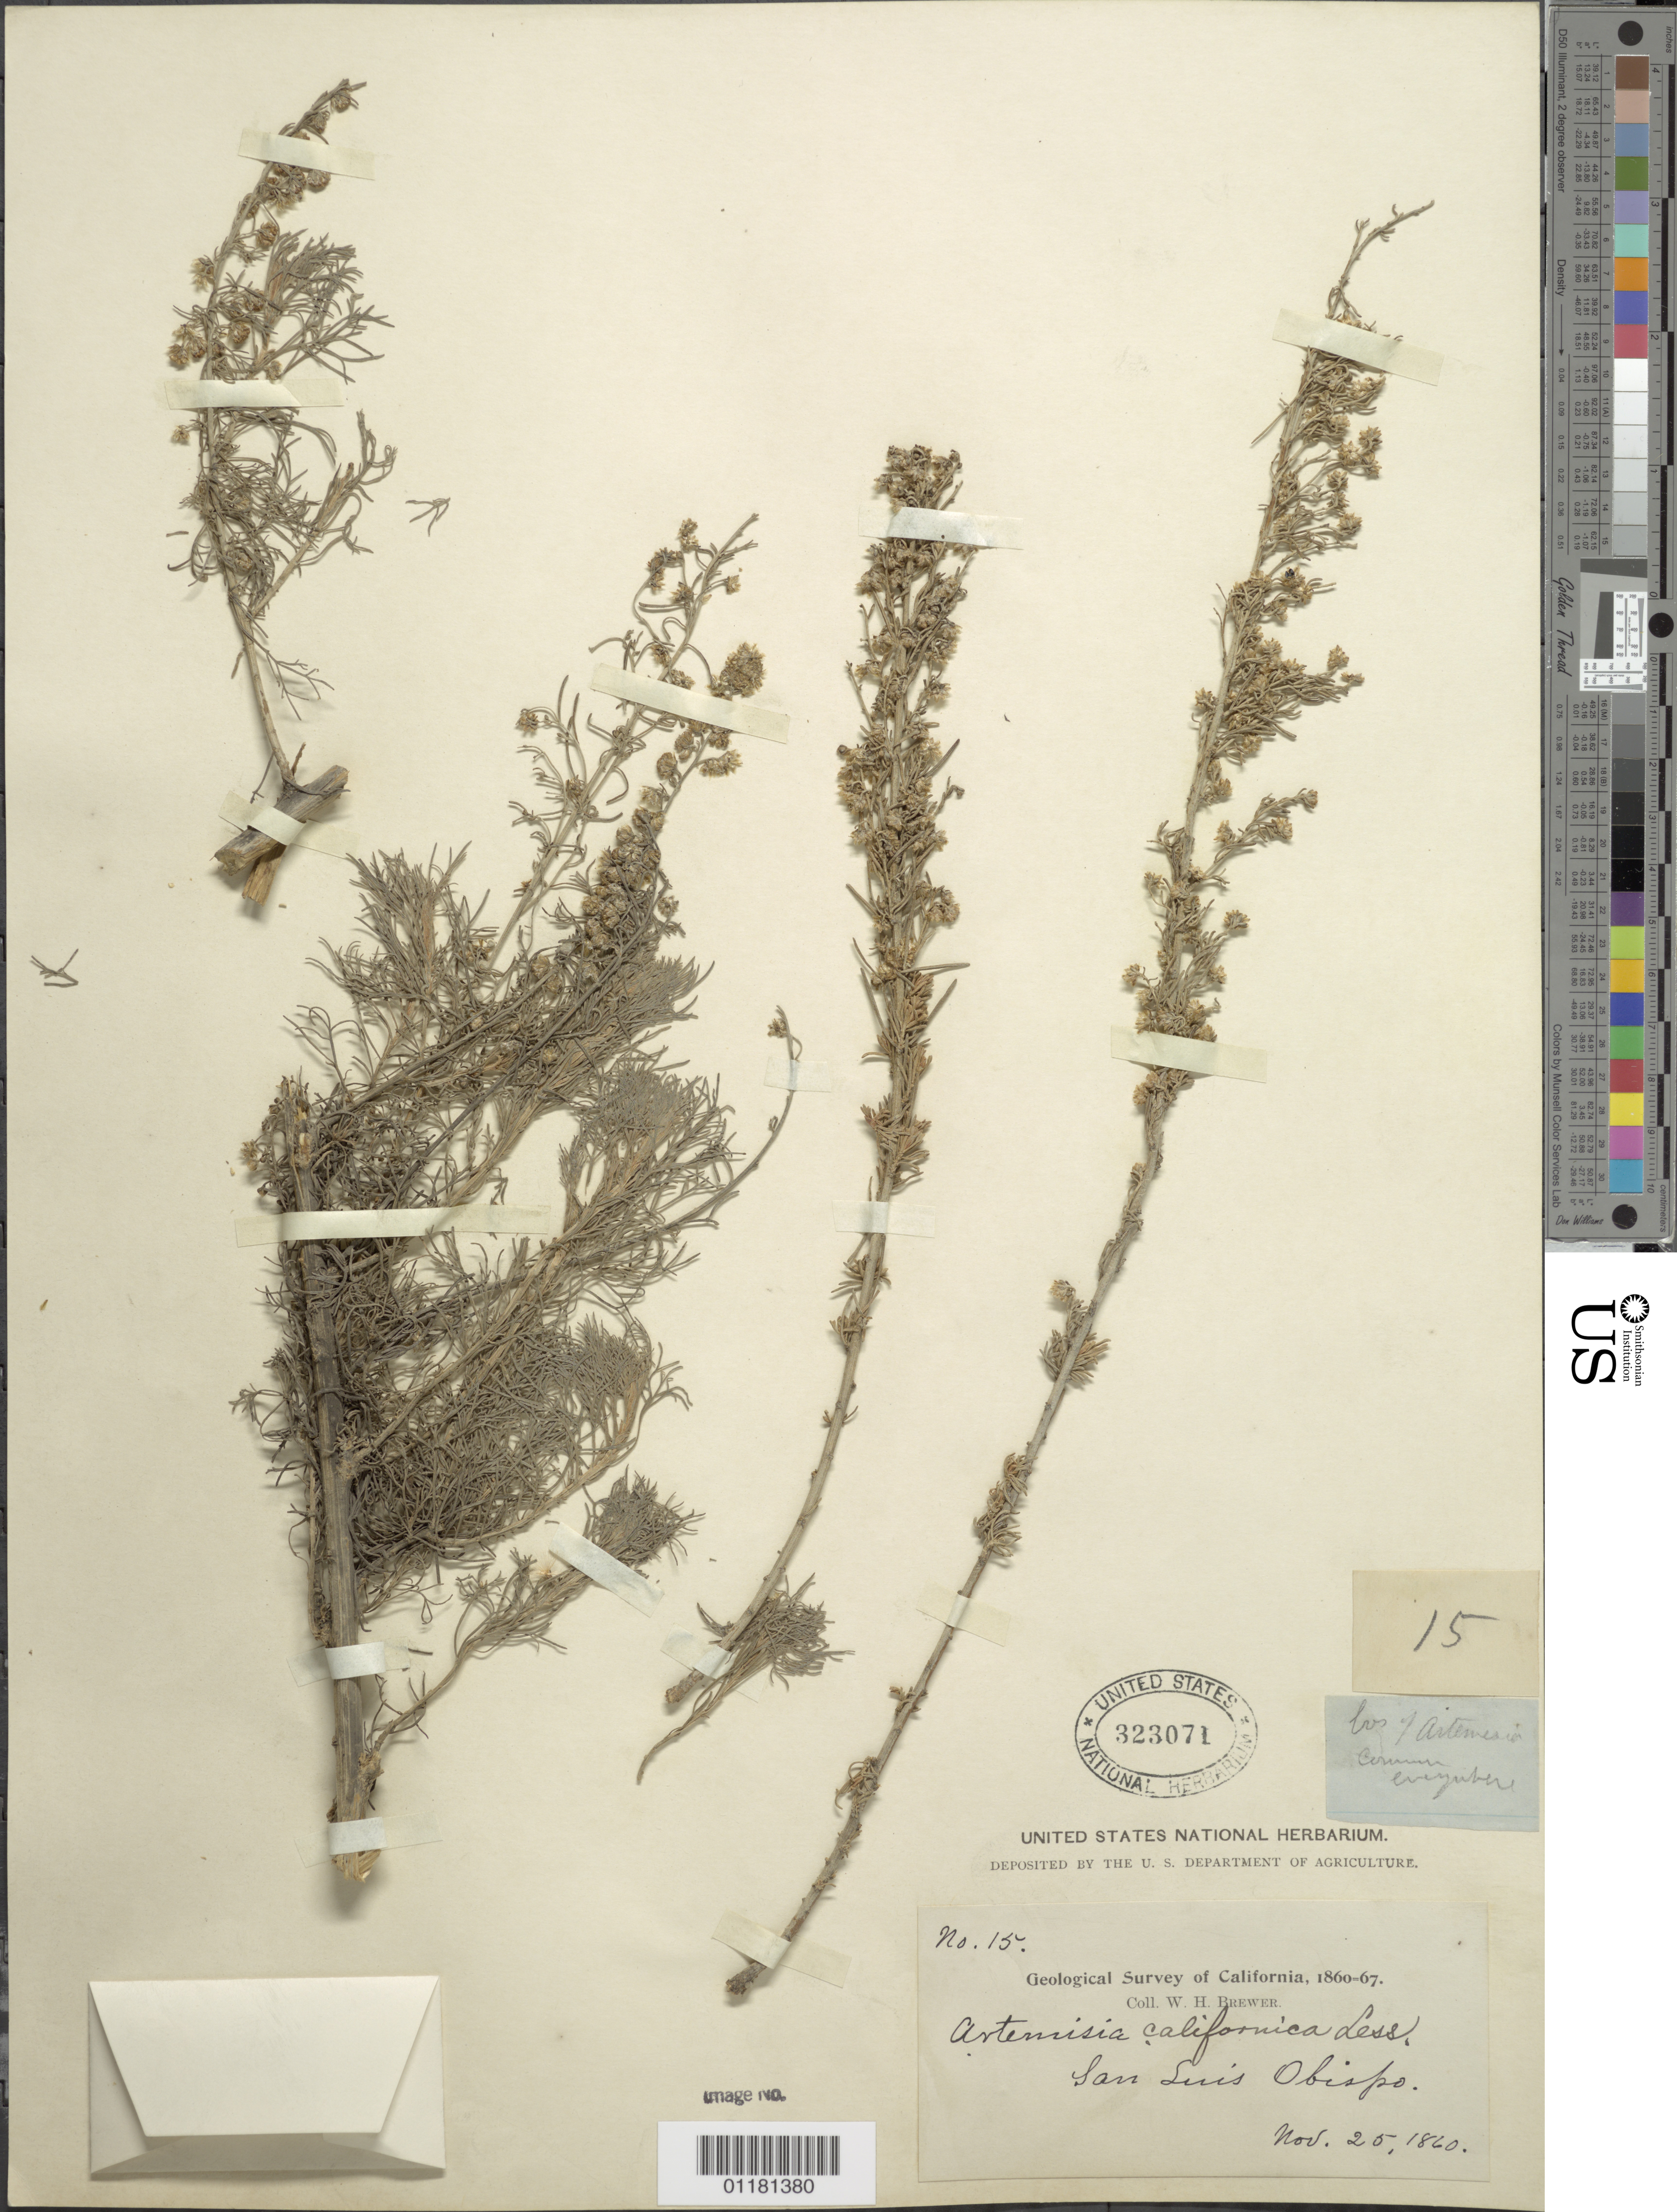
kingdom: Plantae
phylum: Tracheophyta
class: Magnoliopsida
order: Asterales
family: Asteraceae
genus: Artemisia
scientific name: Artemisia californica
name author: Less.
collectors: W. H. Brewer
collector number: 15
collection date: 1860-11-25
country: United States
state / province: California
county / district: San Luis Obispo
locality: San Luis Obispo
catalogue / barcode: US 323071